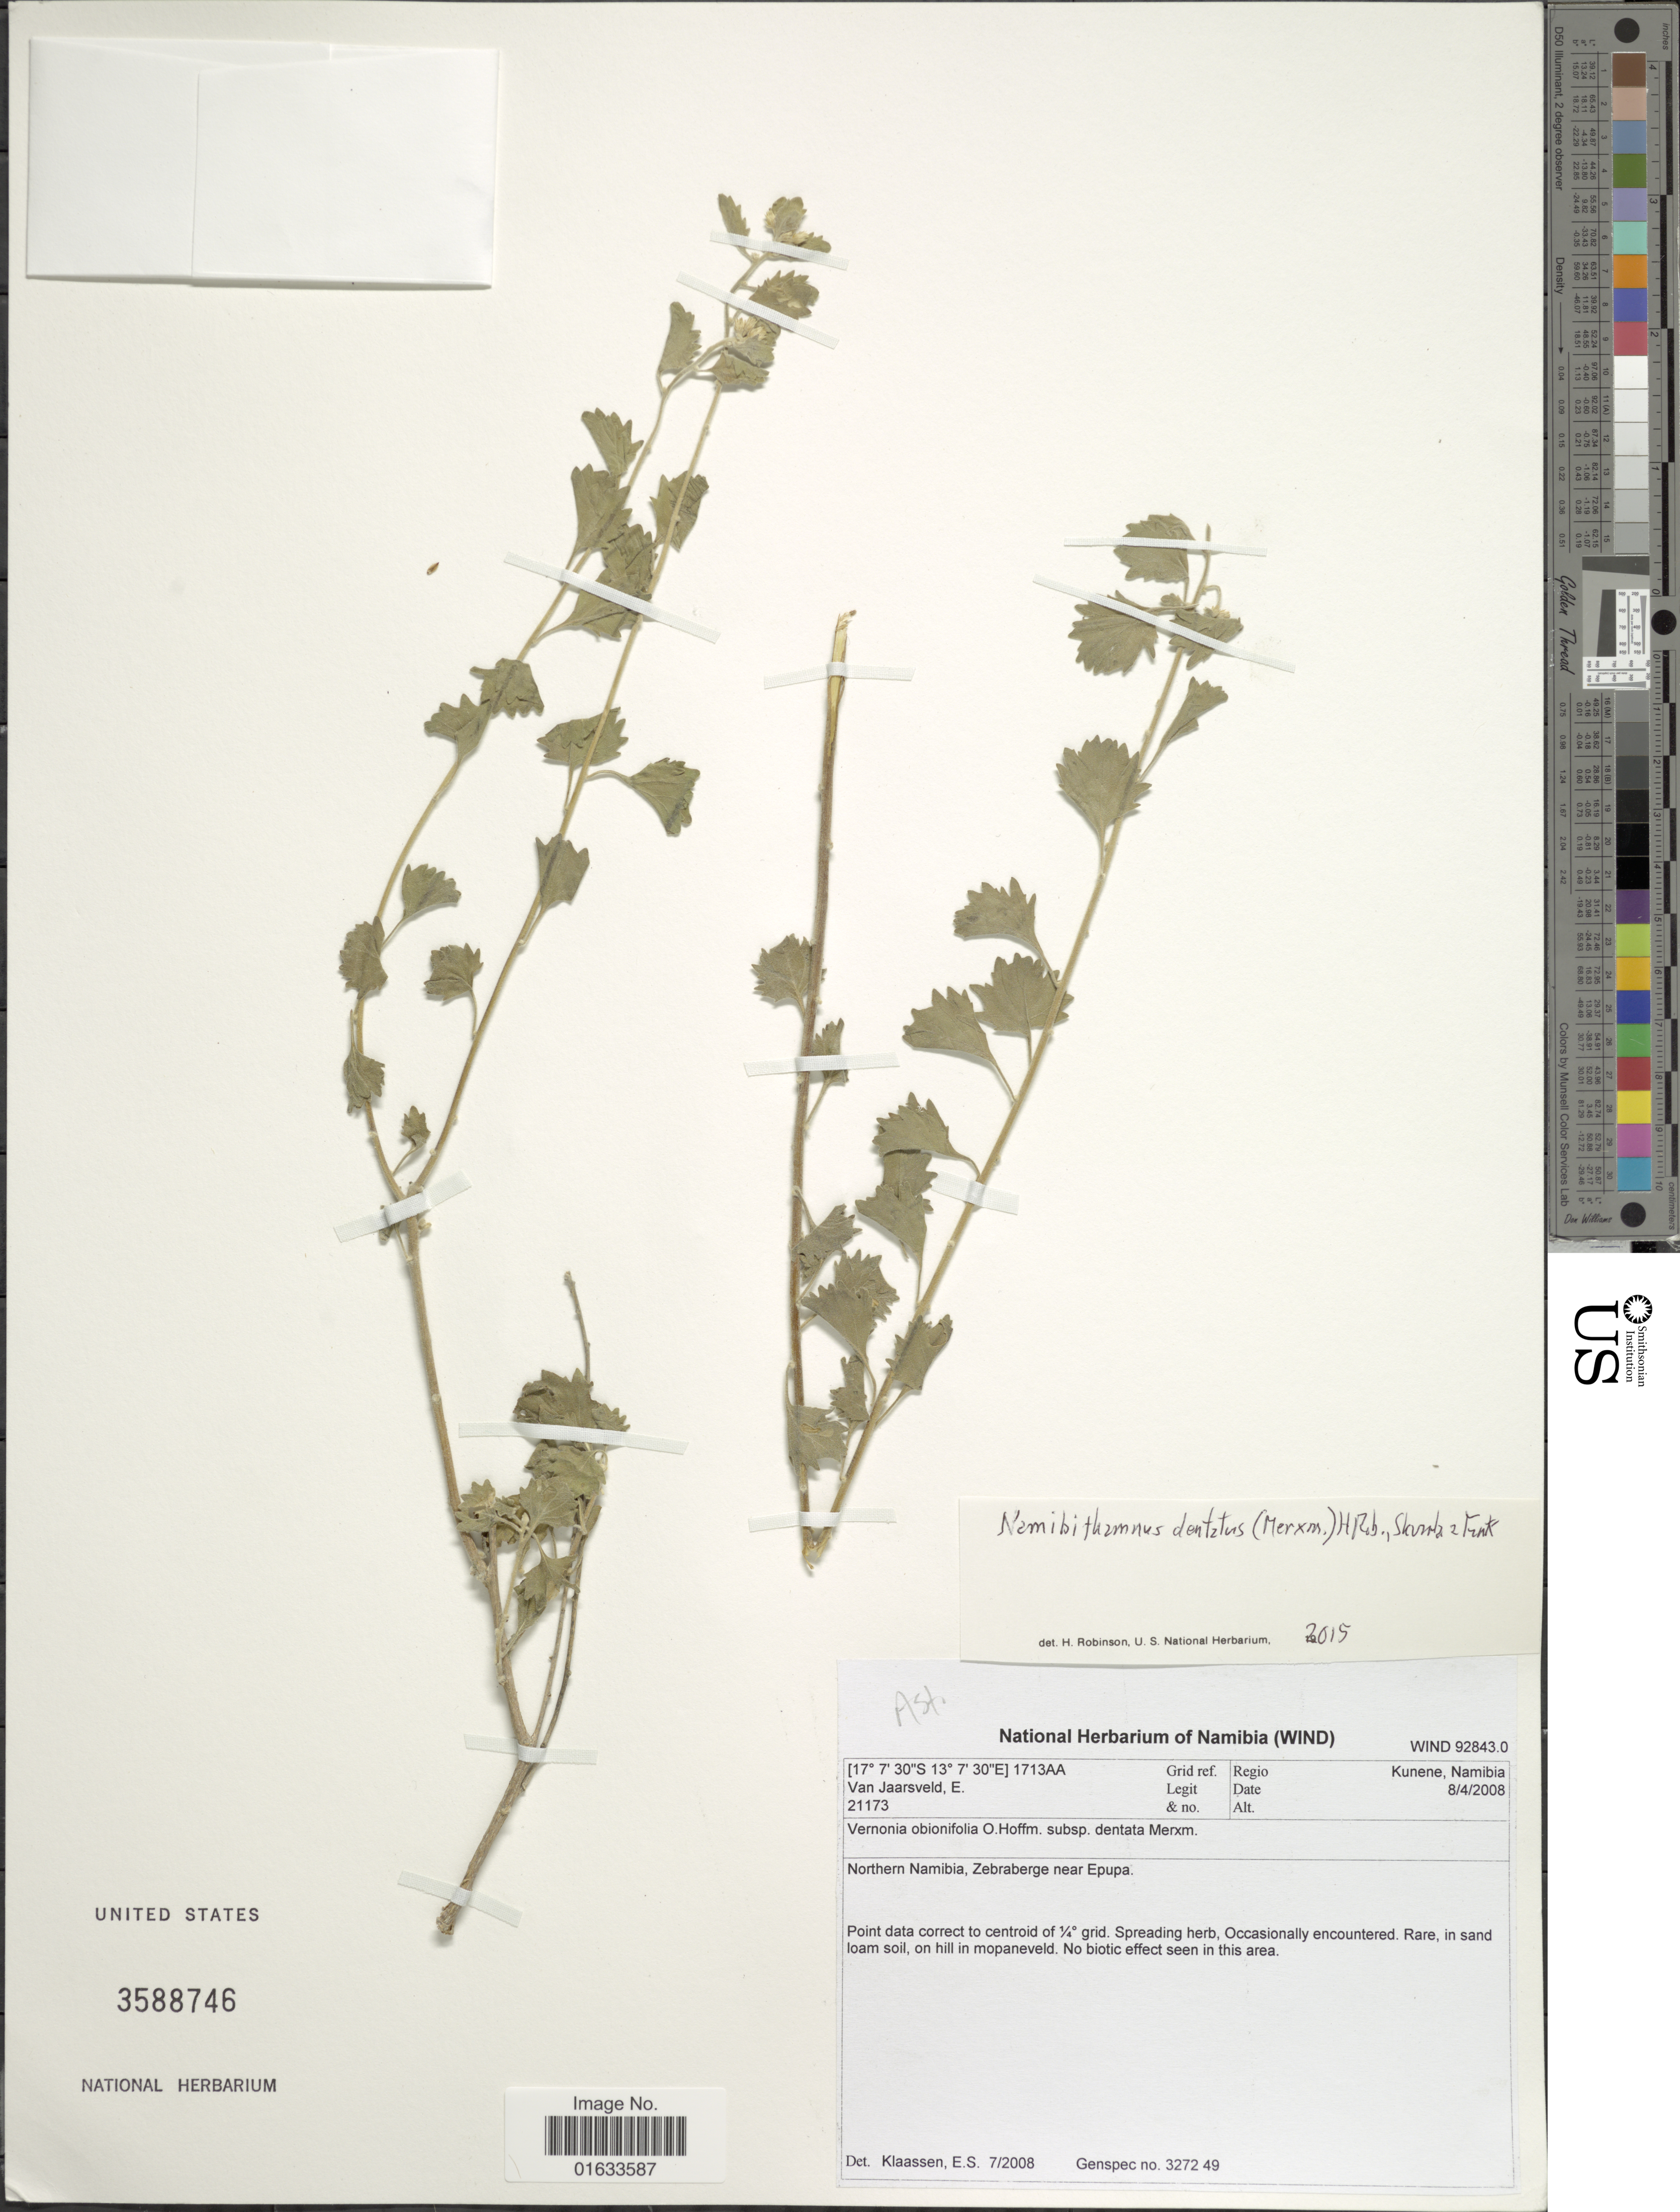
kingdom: Plantae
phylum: Tracheophyta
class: Magnoliopsida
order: Asterales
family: Asteraceae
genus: Namibithamnus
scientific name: Namibithamnus dentatus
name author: (Merxm.) H. Rob. et al.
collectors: E. van Jaarsveld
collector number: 21173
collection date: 2008-04-08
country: Namibia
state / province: Kunene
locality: Regio Kunene, Namibia. Northern Namibia, Zebraberge near Epupa.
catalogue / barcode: US 3588746